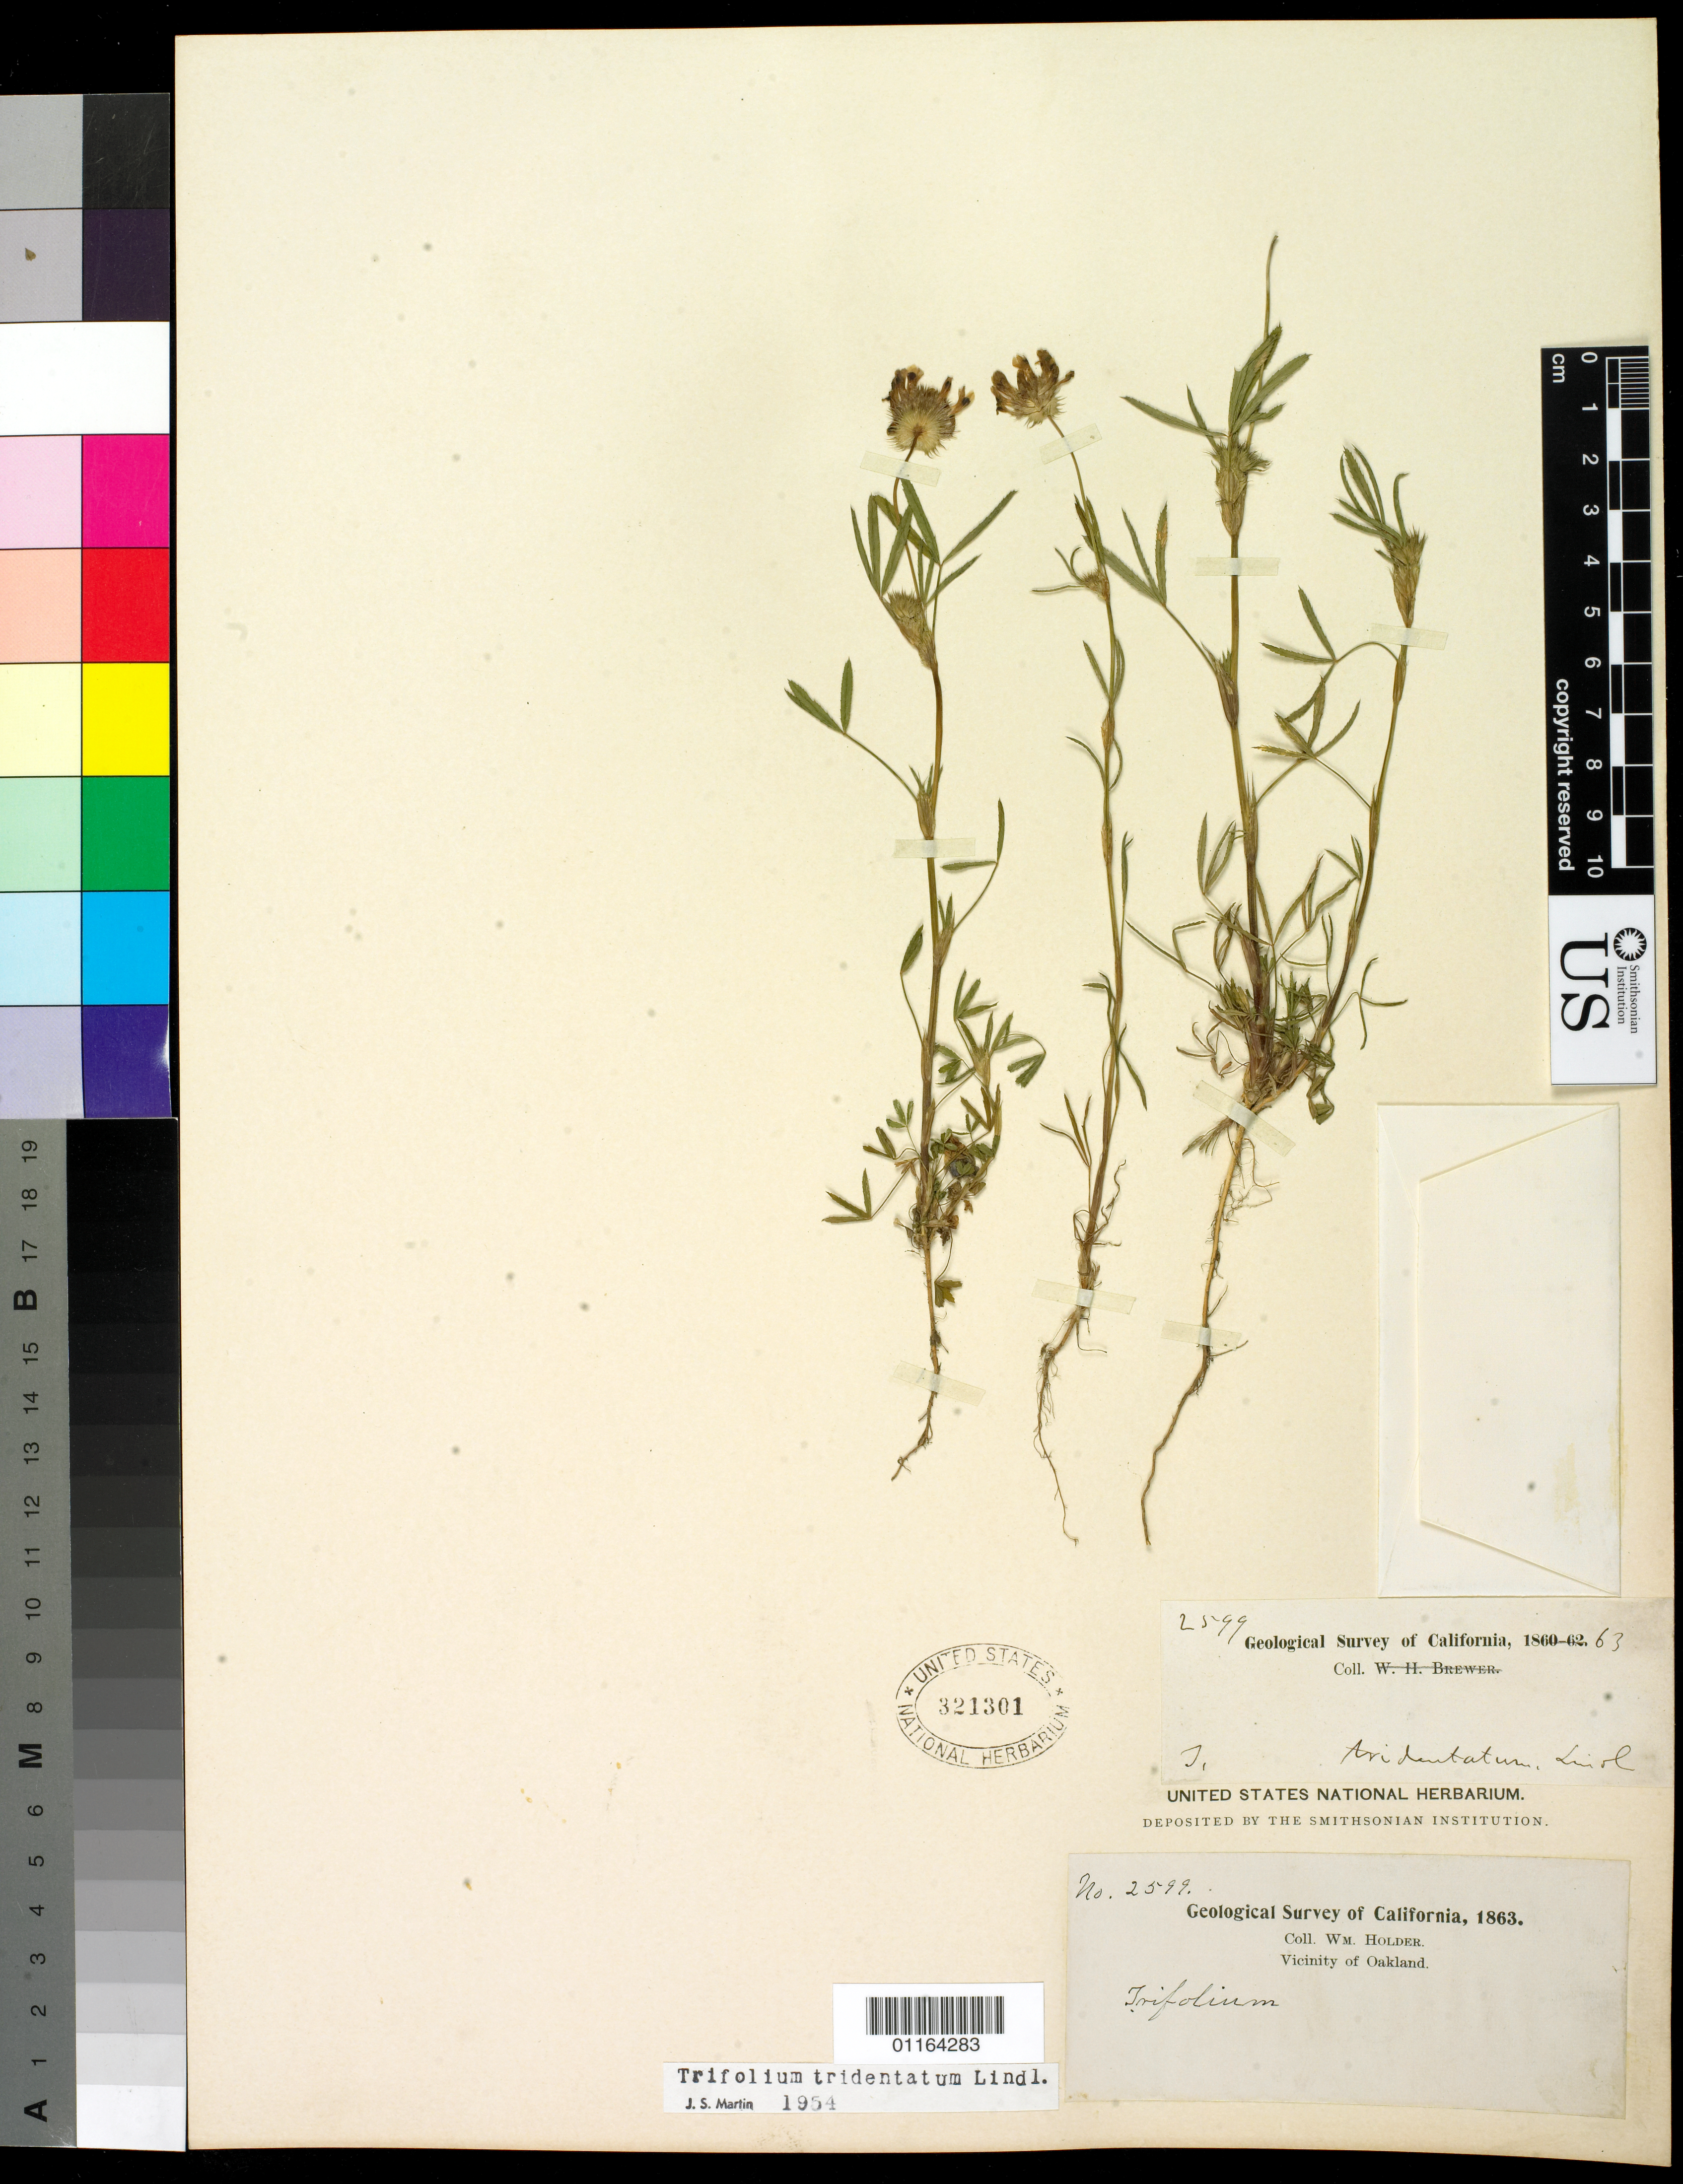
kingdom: Plantae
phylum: Tracheophyta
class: Magnoliopsida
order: Fabales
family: Fabaceae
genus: Trifolium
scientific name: Trifolium tridentatum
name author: Lindl.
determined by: Martin, J. S.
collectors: W. Holder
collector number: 2599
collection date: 1863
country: United States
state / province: California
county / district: Alameda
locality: Vicinity of Oakland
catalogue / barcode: US 321301